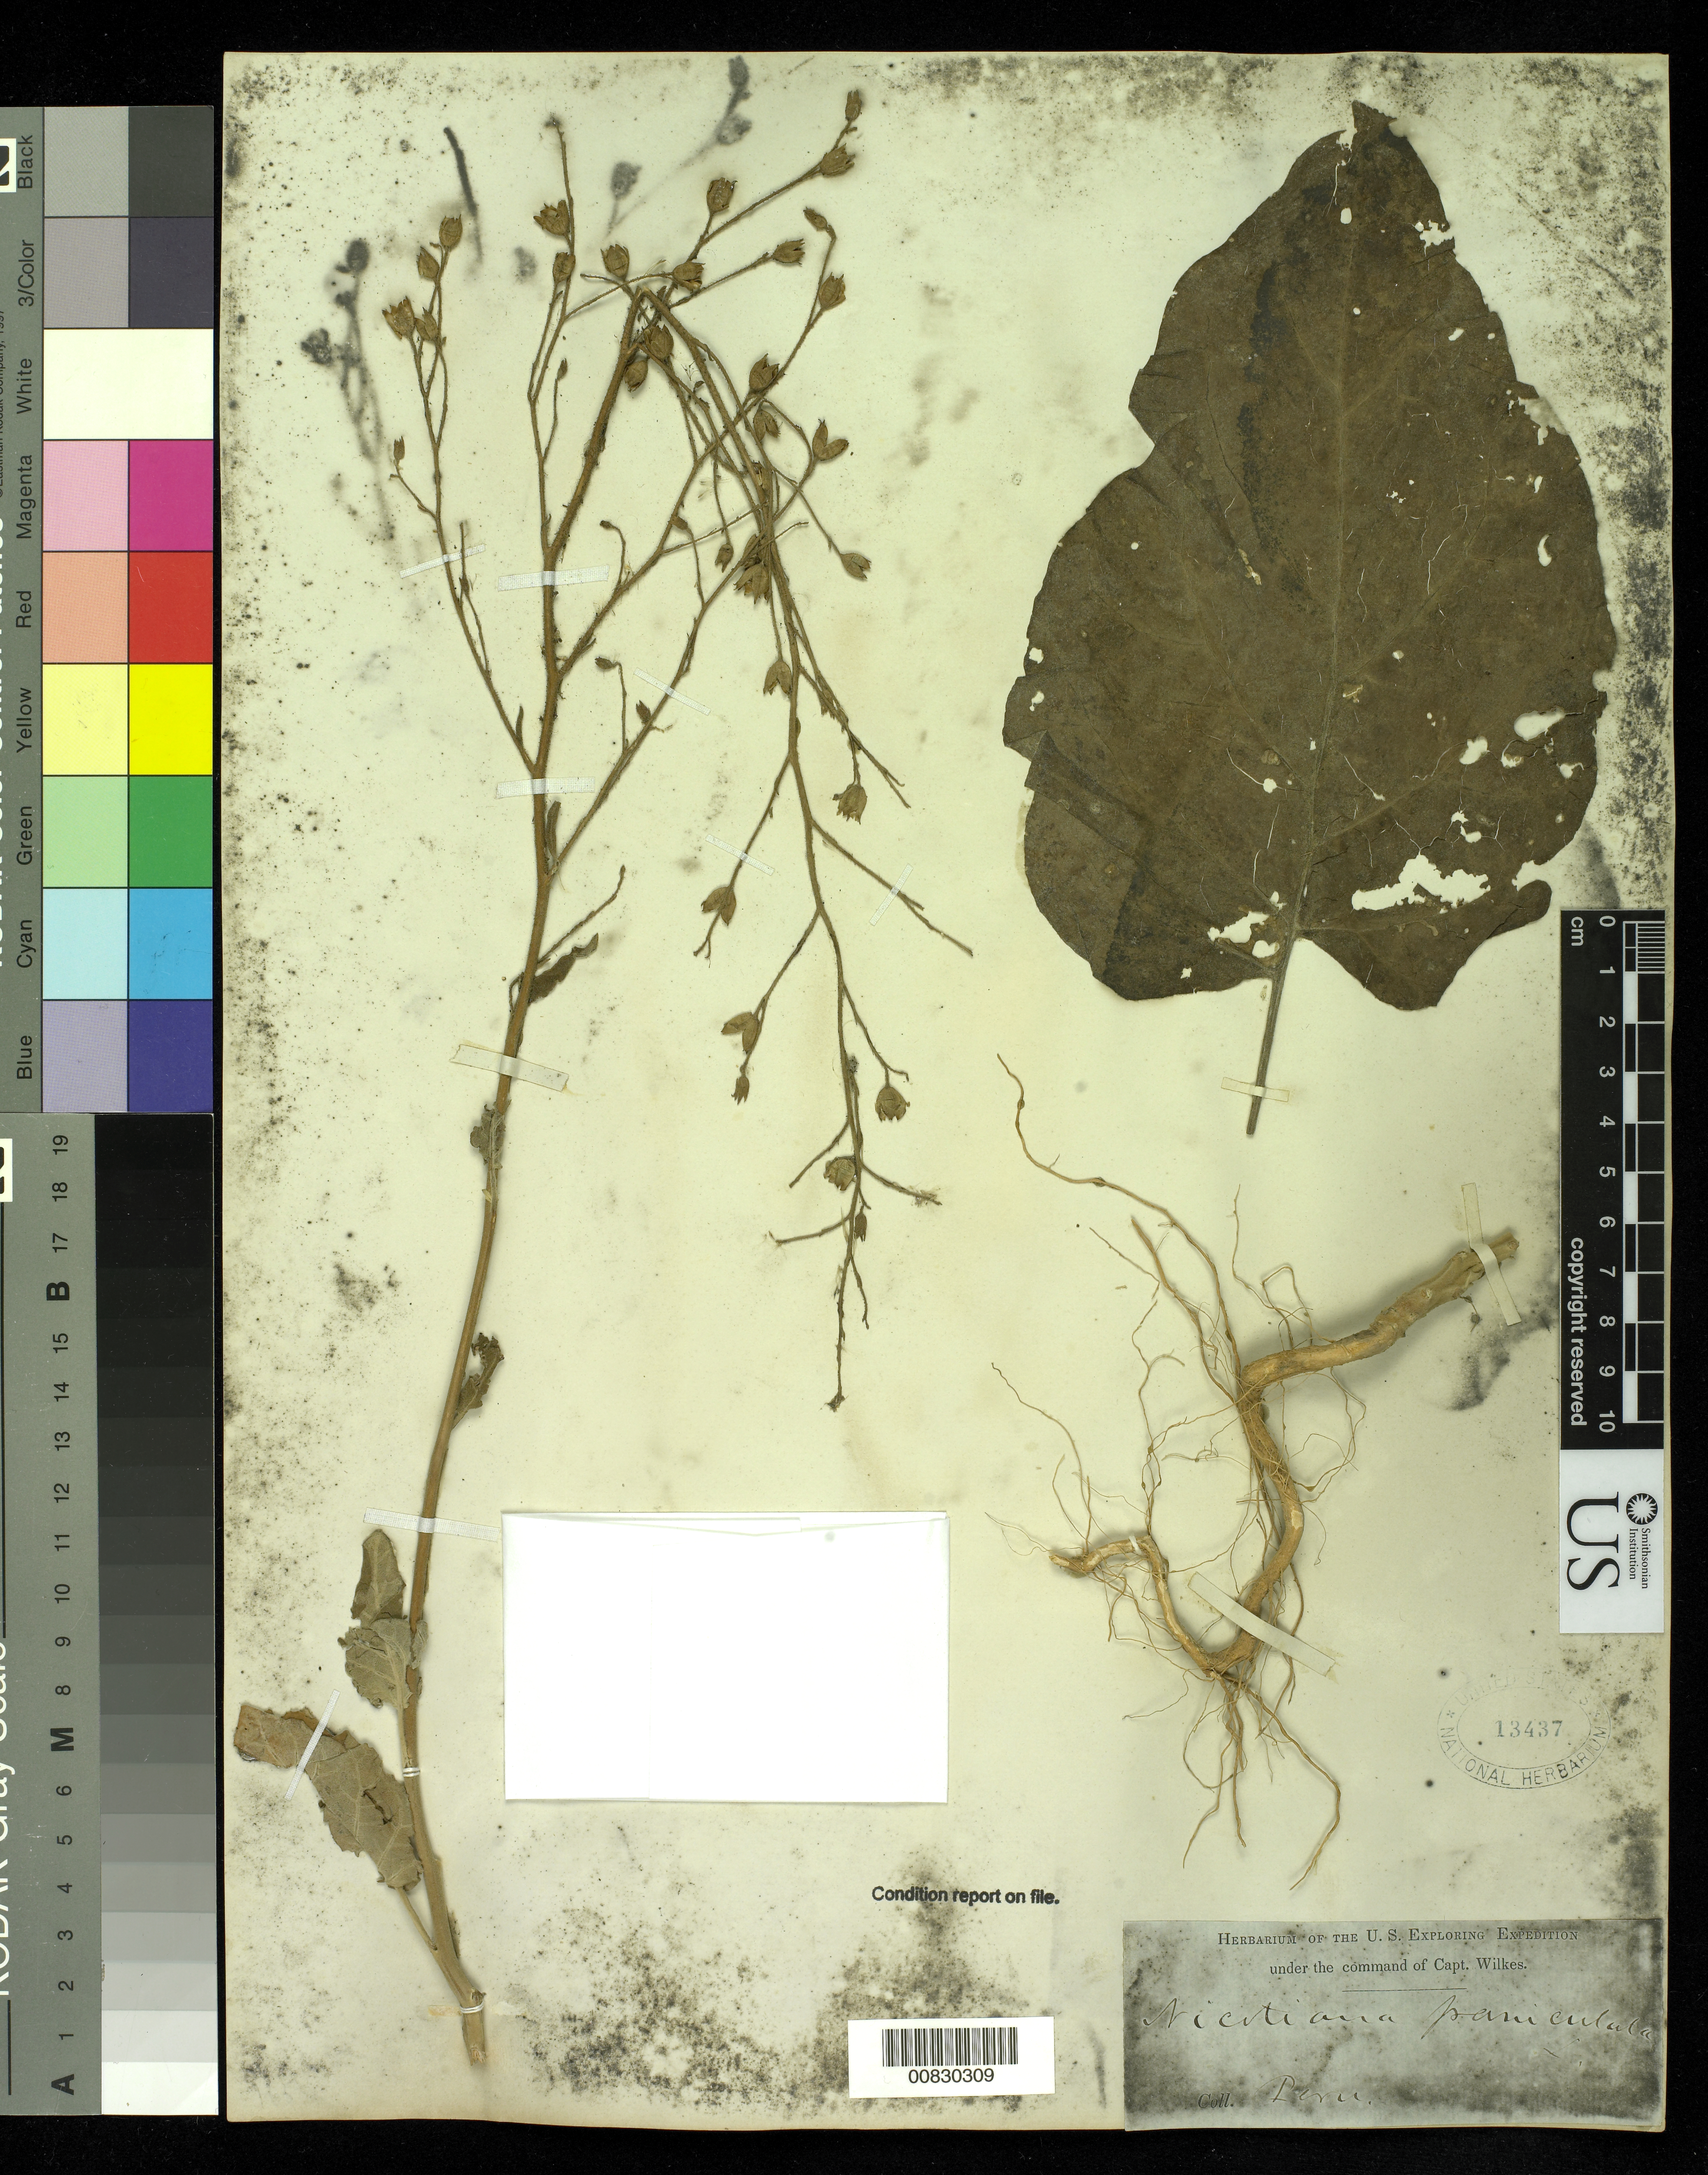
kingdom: Plantae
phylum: Tracheophyta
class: Magnoliopsida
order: Solanales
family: Solanaceae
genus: Nicotiana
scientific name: Nicotiana paniculata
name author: L.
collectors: Wilkes Explor. Exped.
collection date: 1838/1842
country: Peru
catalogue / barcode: US 13437